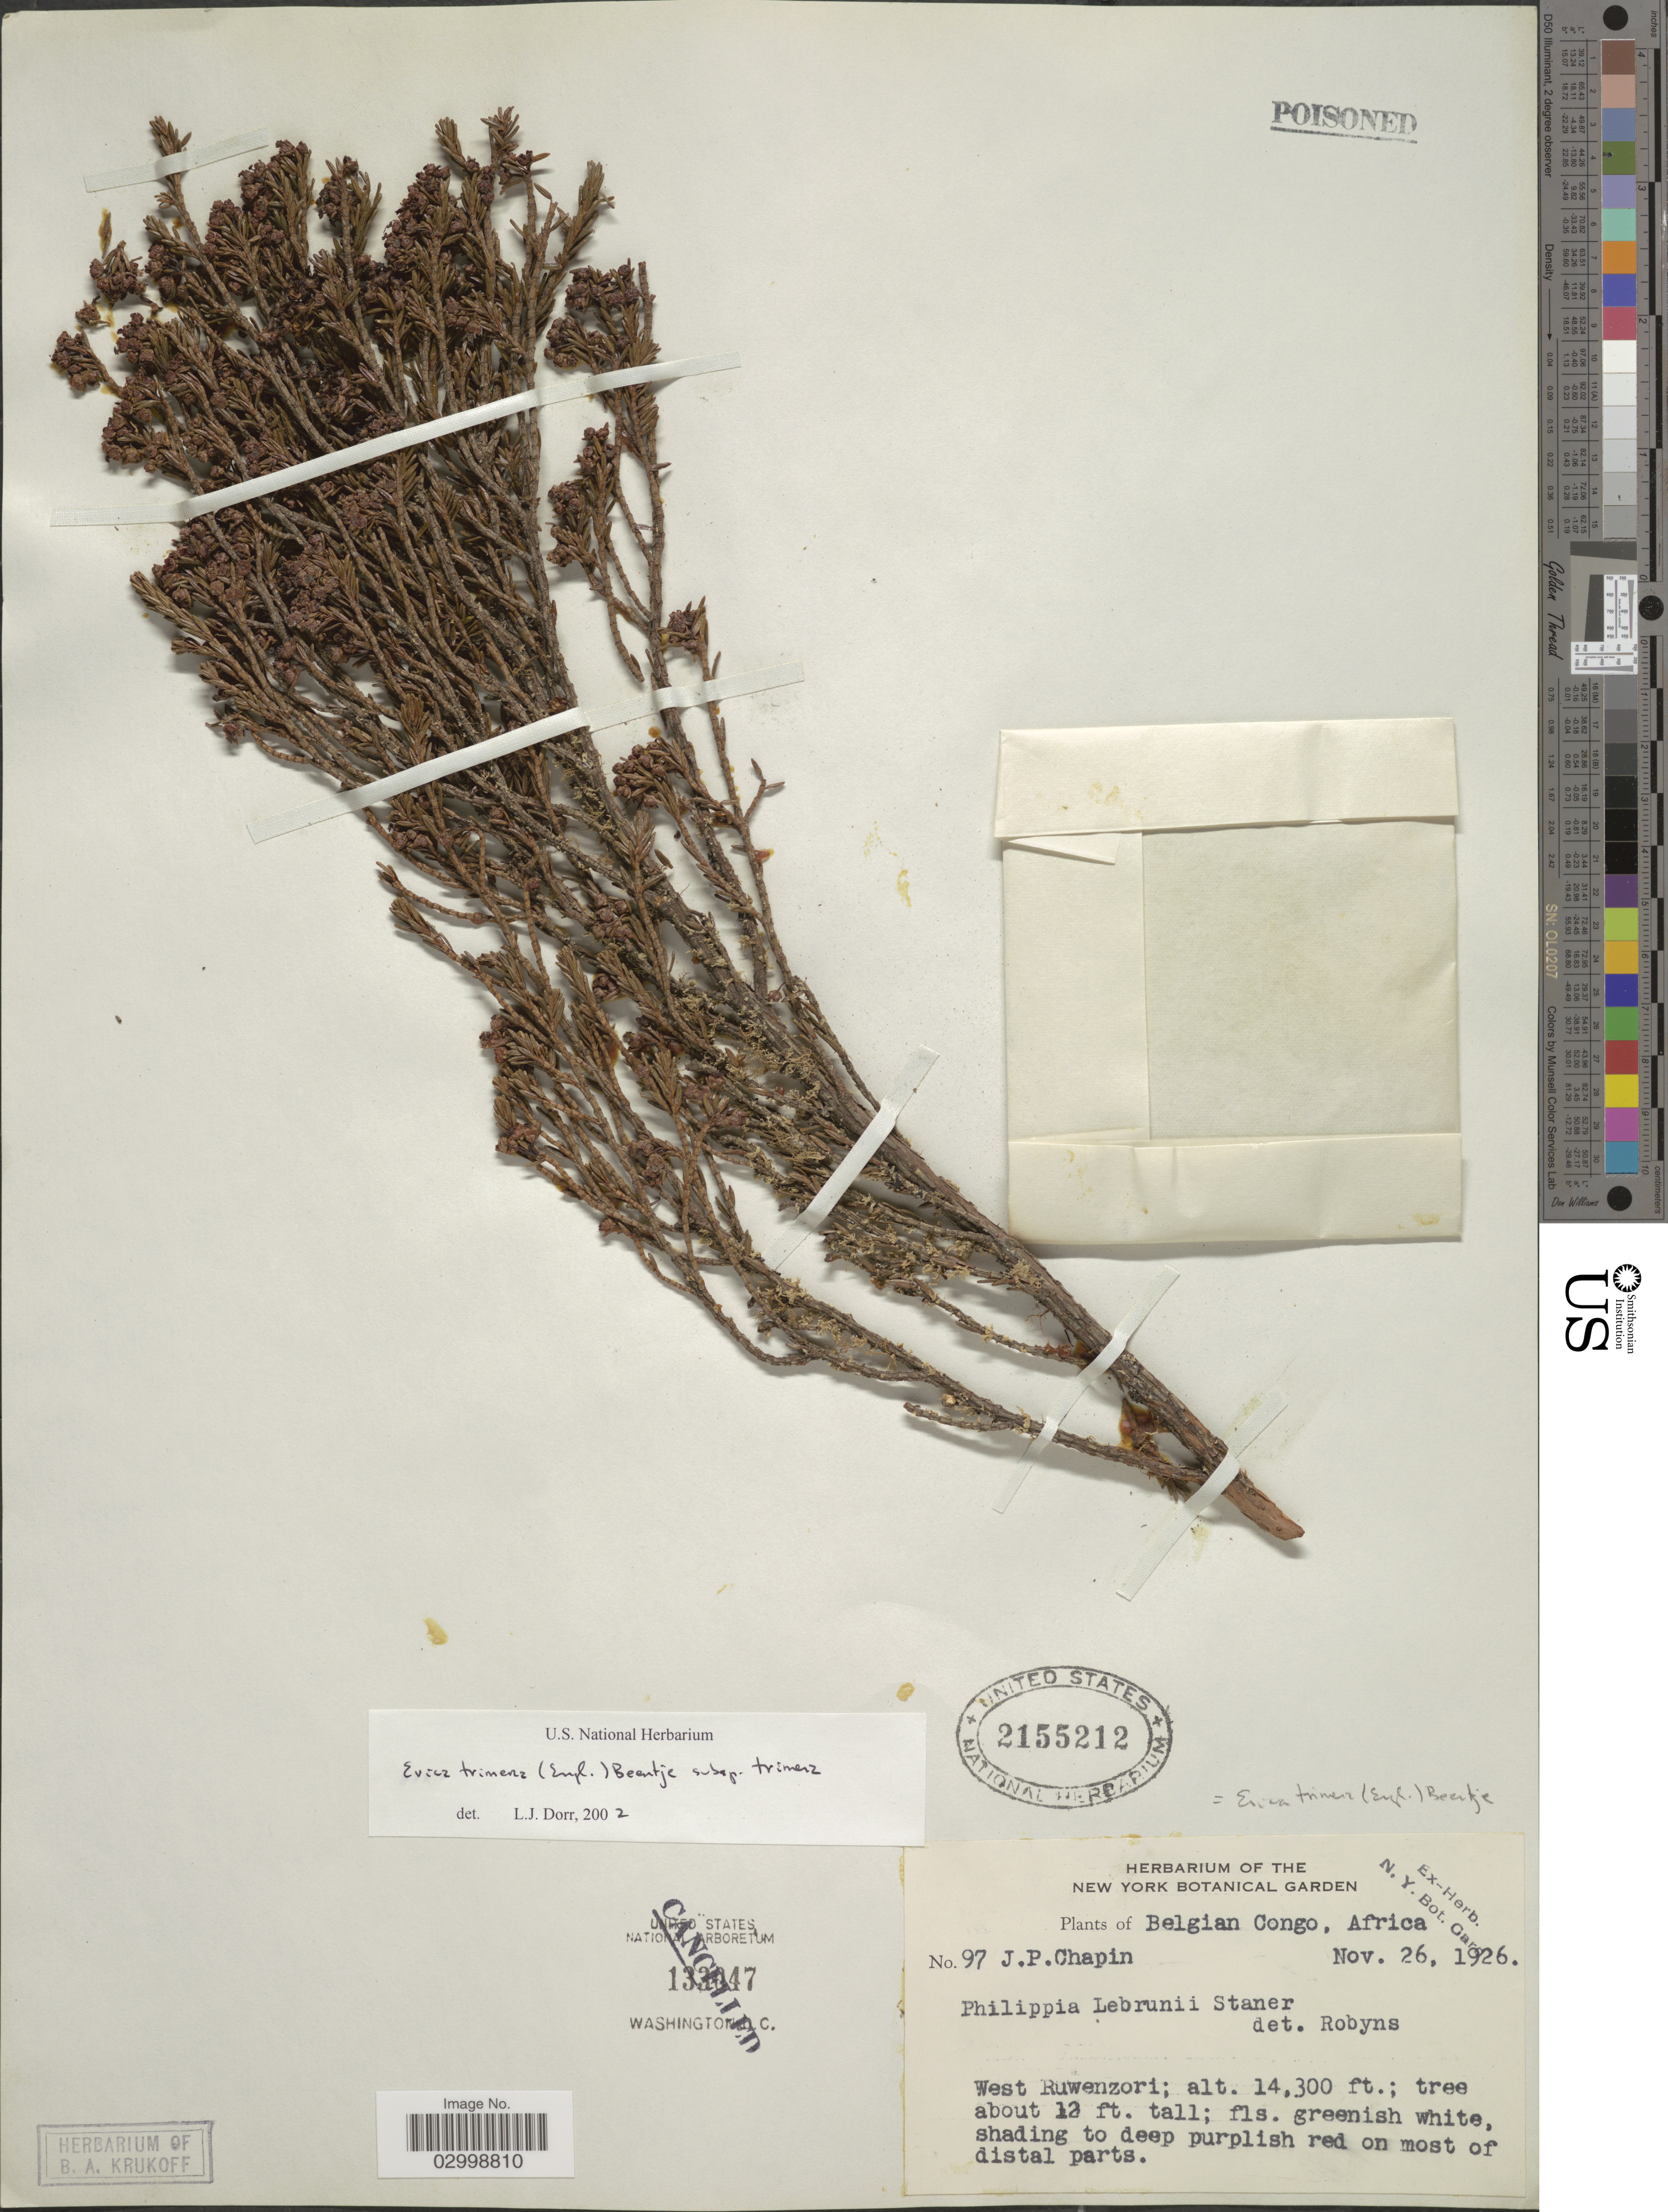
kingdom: Plantae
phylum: Tracheophyta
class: Magnoliopsida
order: Ericales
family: Ericaceae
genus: Erica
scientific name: Erica trimera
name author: (Engl.) Beentje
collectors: J. Chapin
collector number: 97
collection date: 1926-11-26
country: Congo, Democratic Republic of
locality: Belgian Congo, West Ruwenzori.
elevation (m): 4359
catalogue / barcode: US 2155212